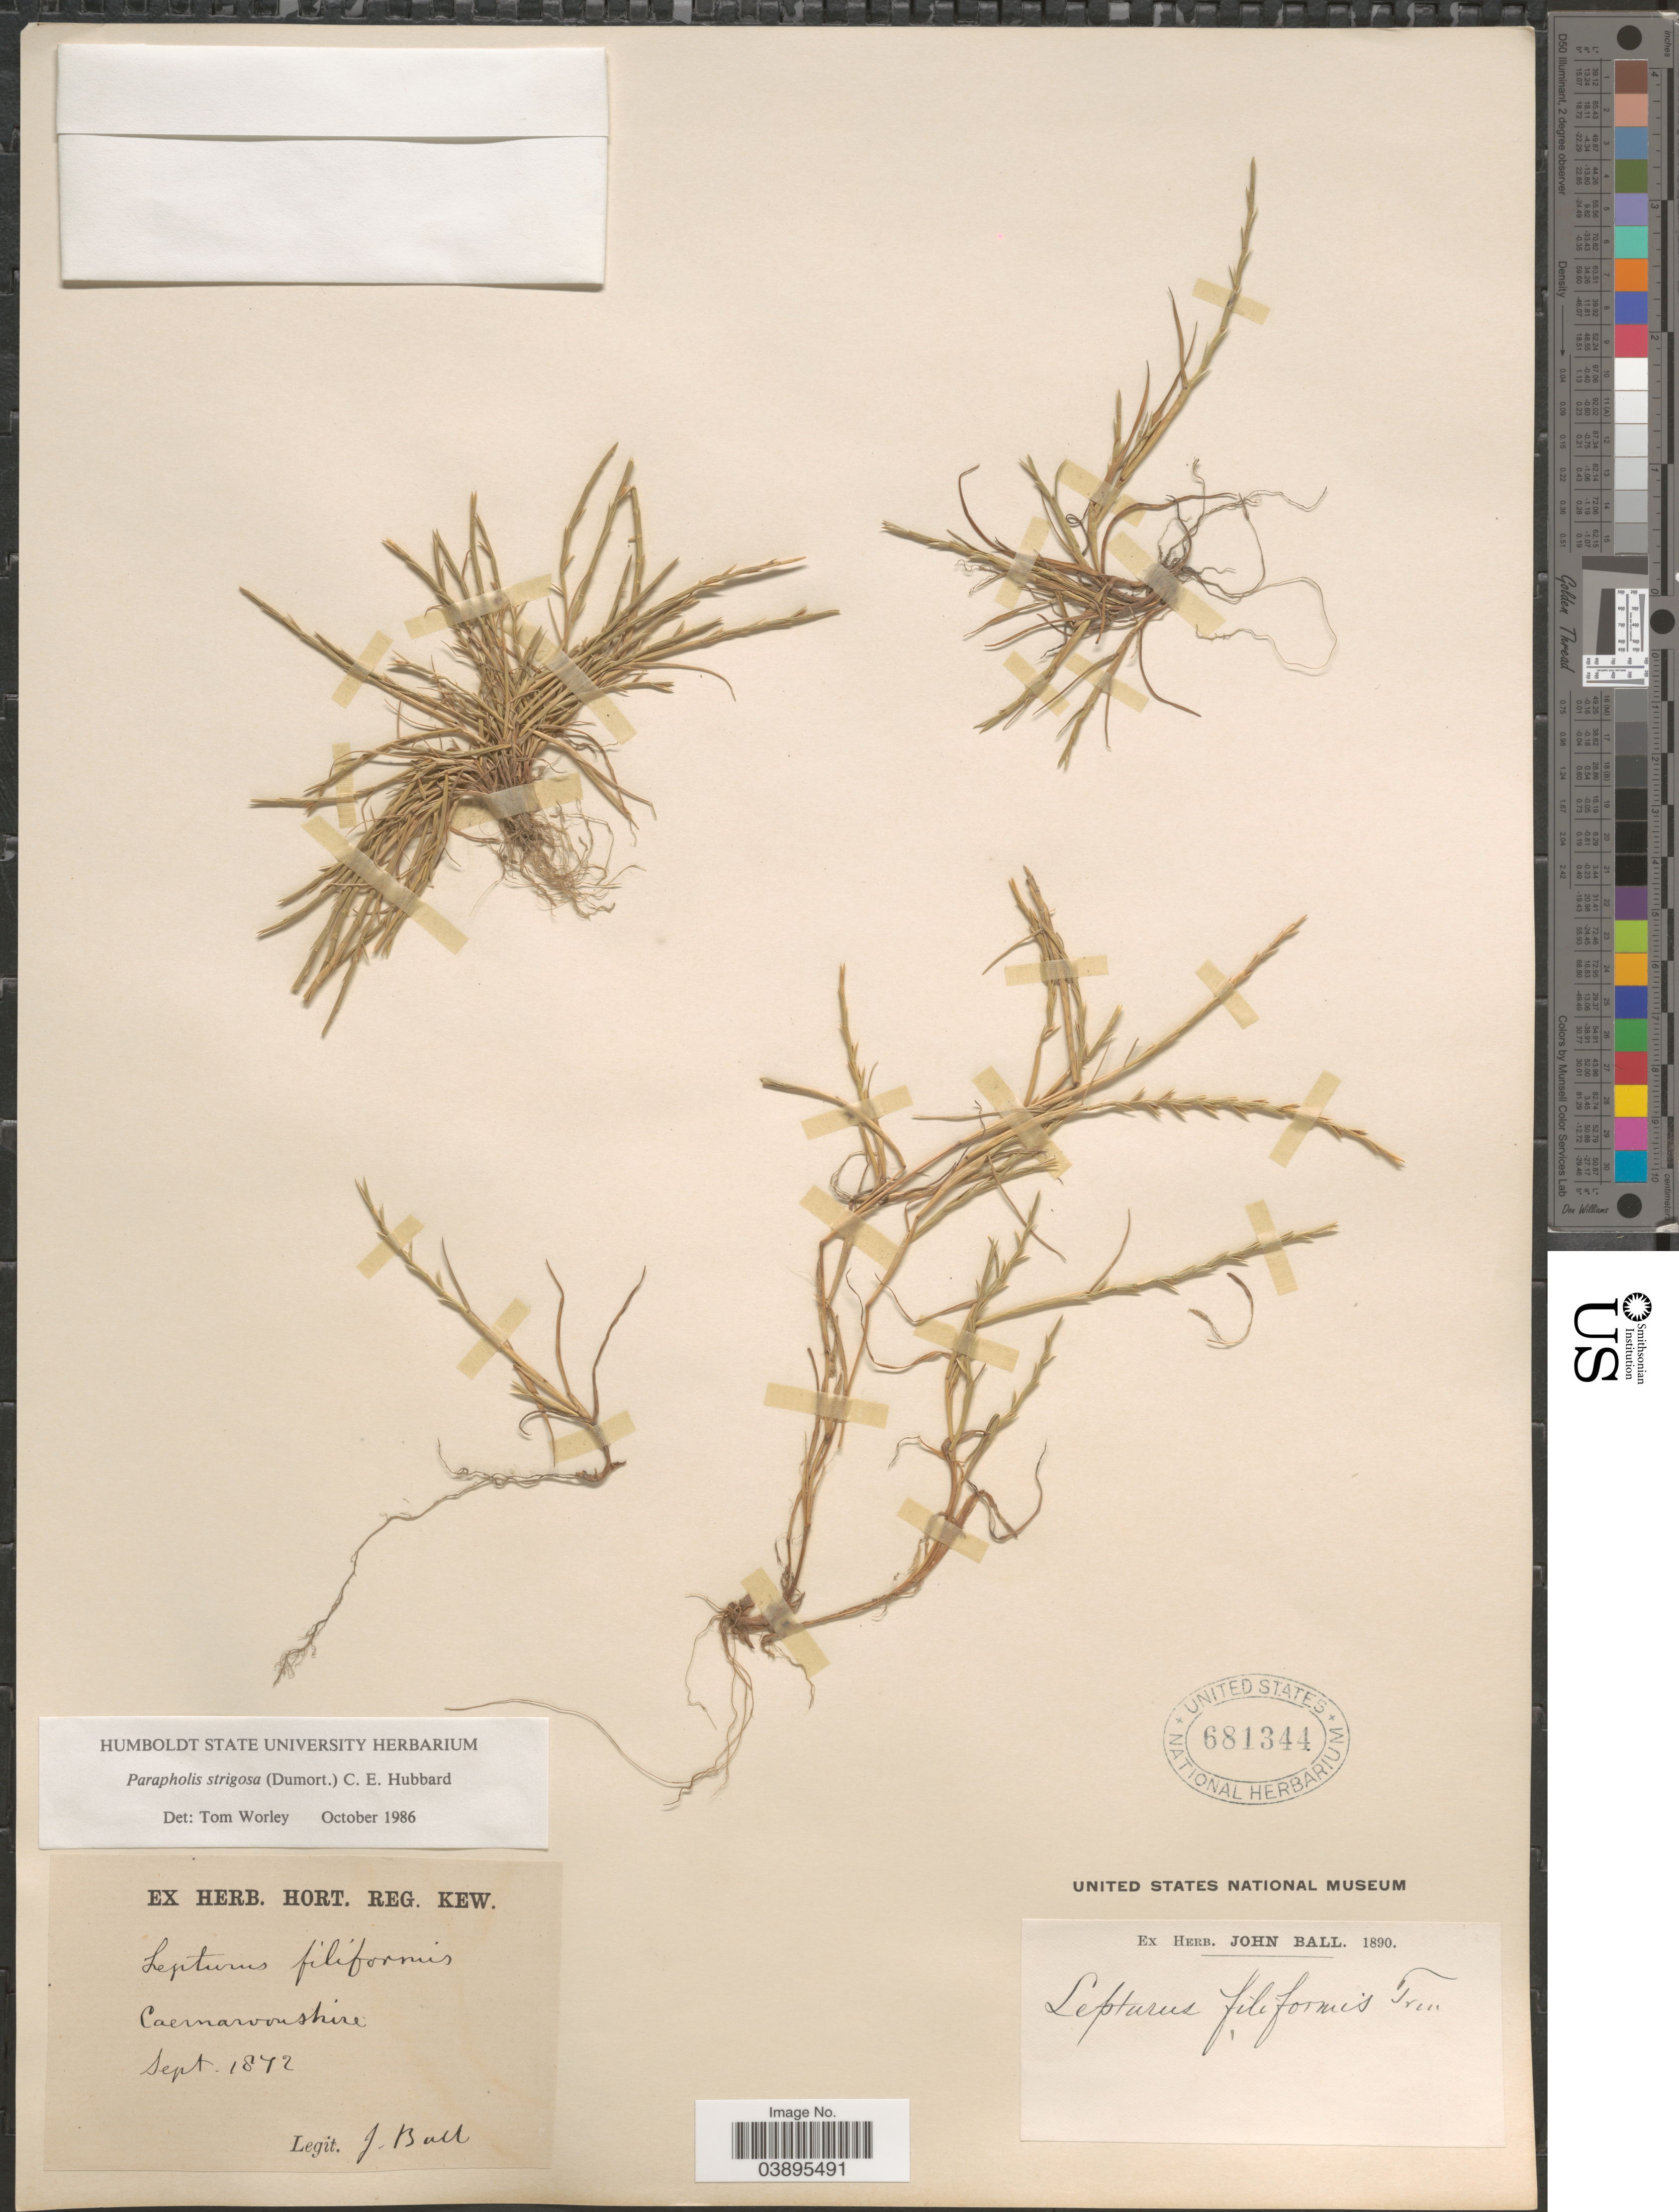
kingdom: Plantae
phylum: Tracheophyta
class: Liliopsida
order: Poales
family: Poaceae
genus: Parapholis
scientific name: Parapholis strigosa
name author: (Dumort.) C.E. Hubb.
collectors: J. Ball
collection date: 1872-09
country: United Kingdom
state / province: Wales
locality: Caernarvonshire.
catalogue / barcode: US 681344